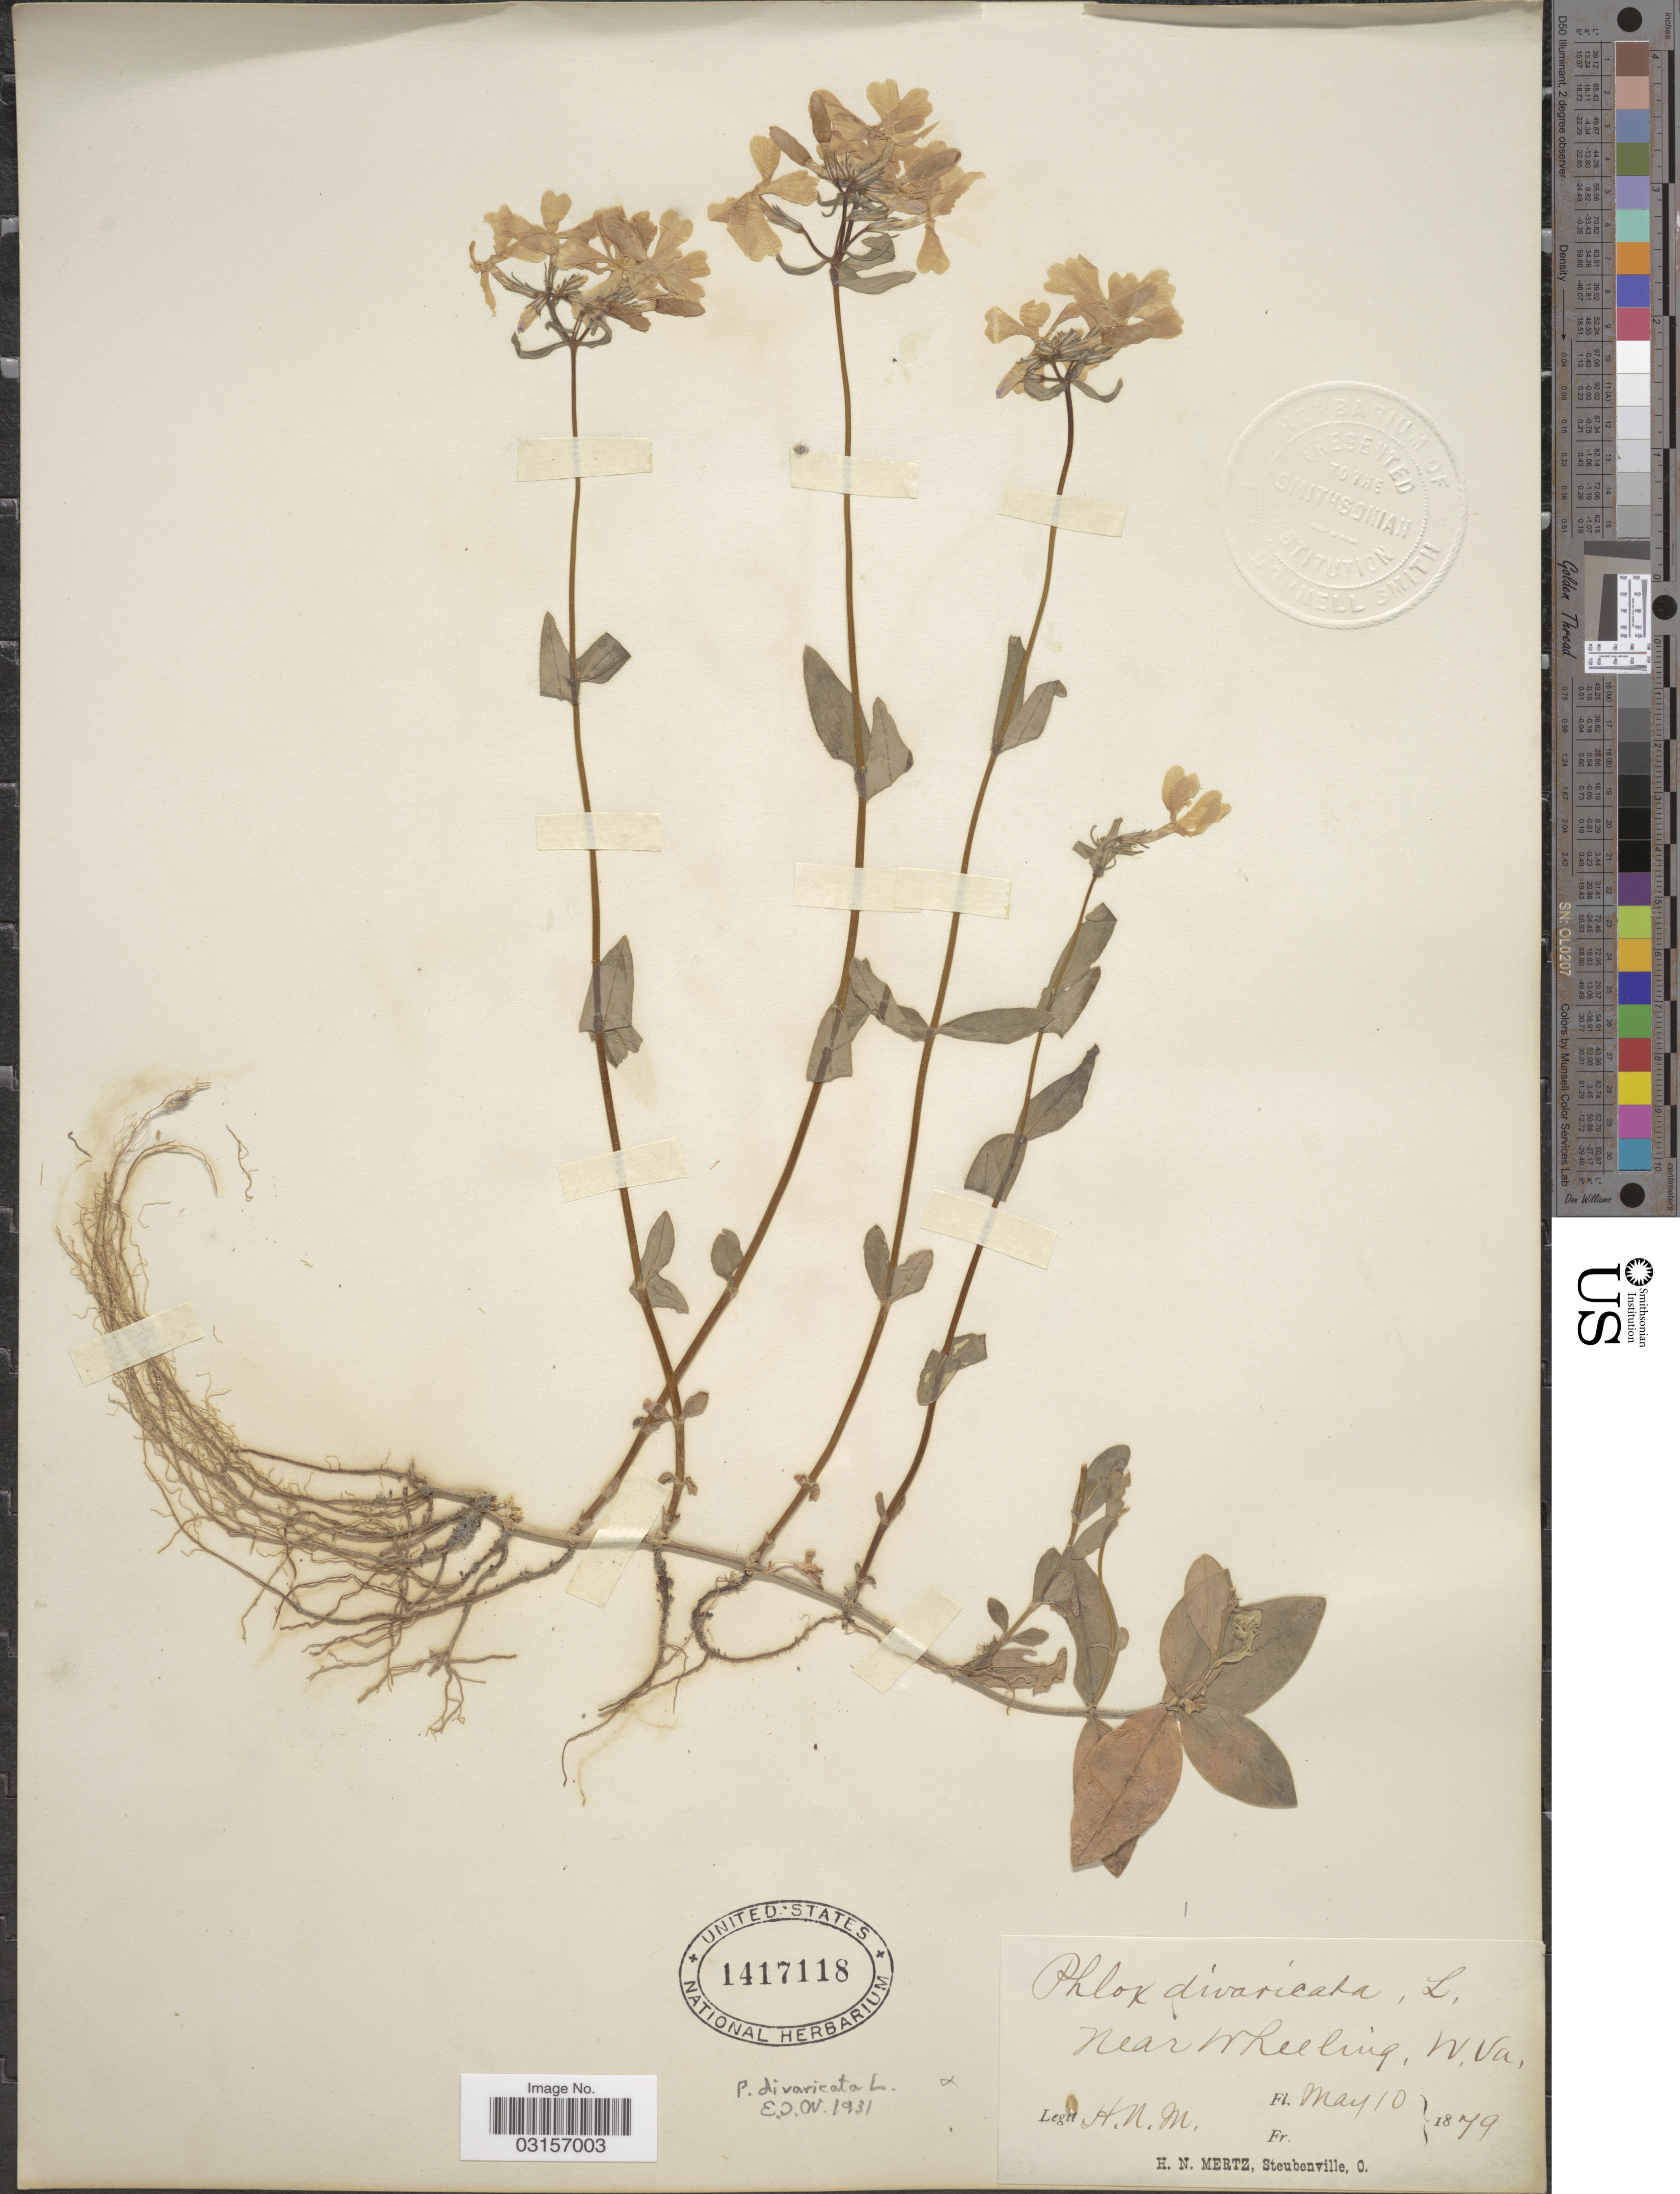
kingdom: Plantae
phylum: Tracheophyta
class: Magnoliopsida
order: Ericales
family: Polemoniaceae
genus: Phlox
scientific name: Phlox divaricata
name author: L.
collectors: H. Mertz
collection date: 1879-05-10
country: United States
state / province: West Virginia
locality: Near Wheeling.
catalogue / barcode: US 1417118